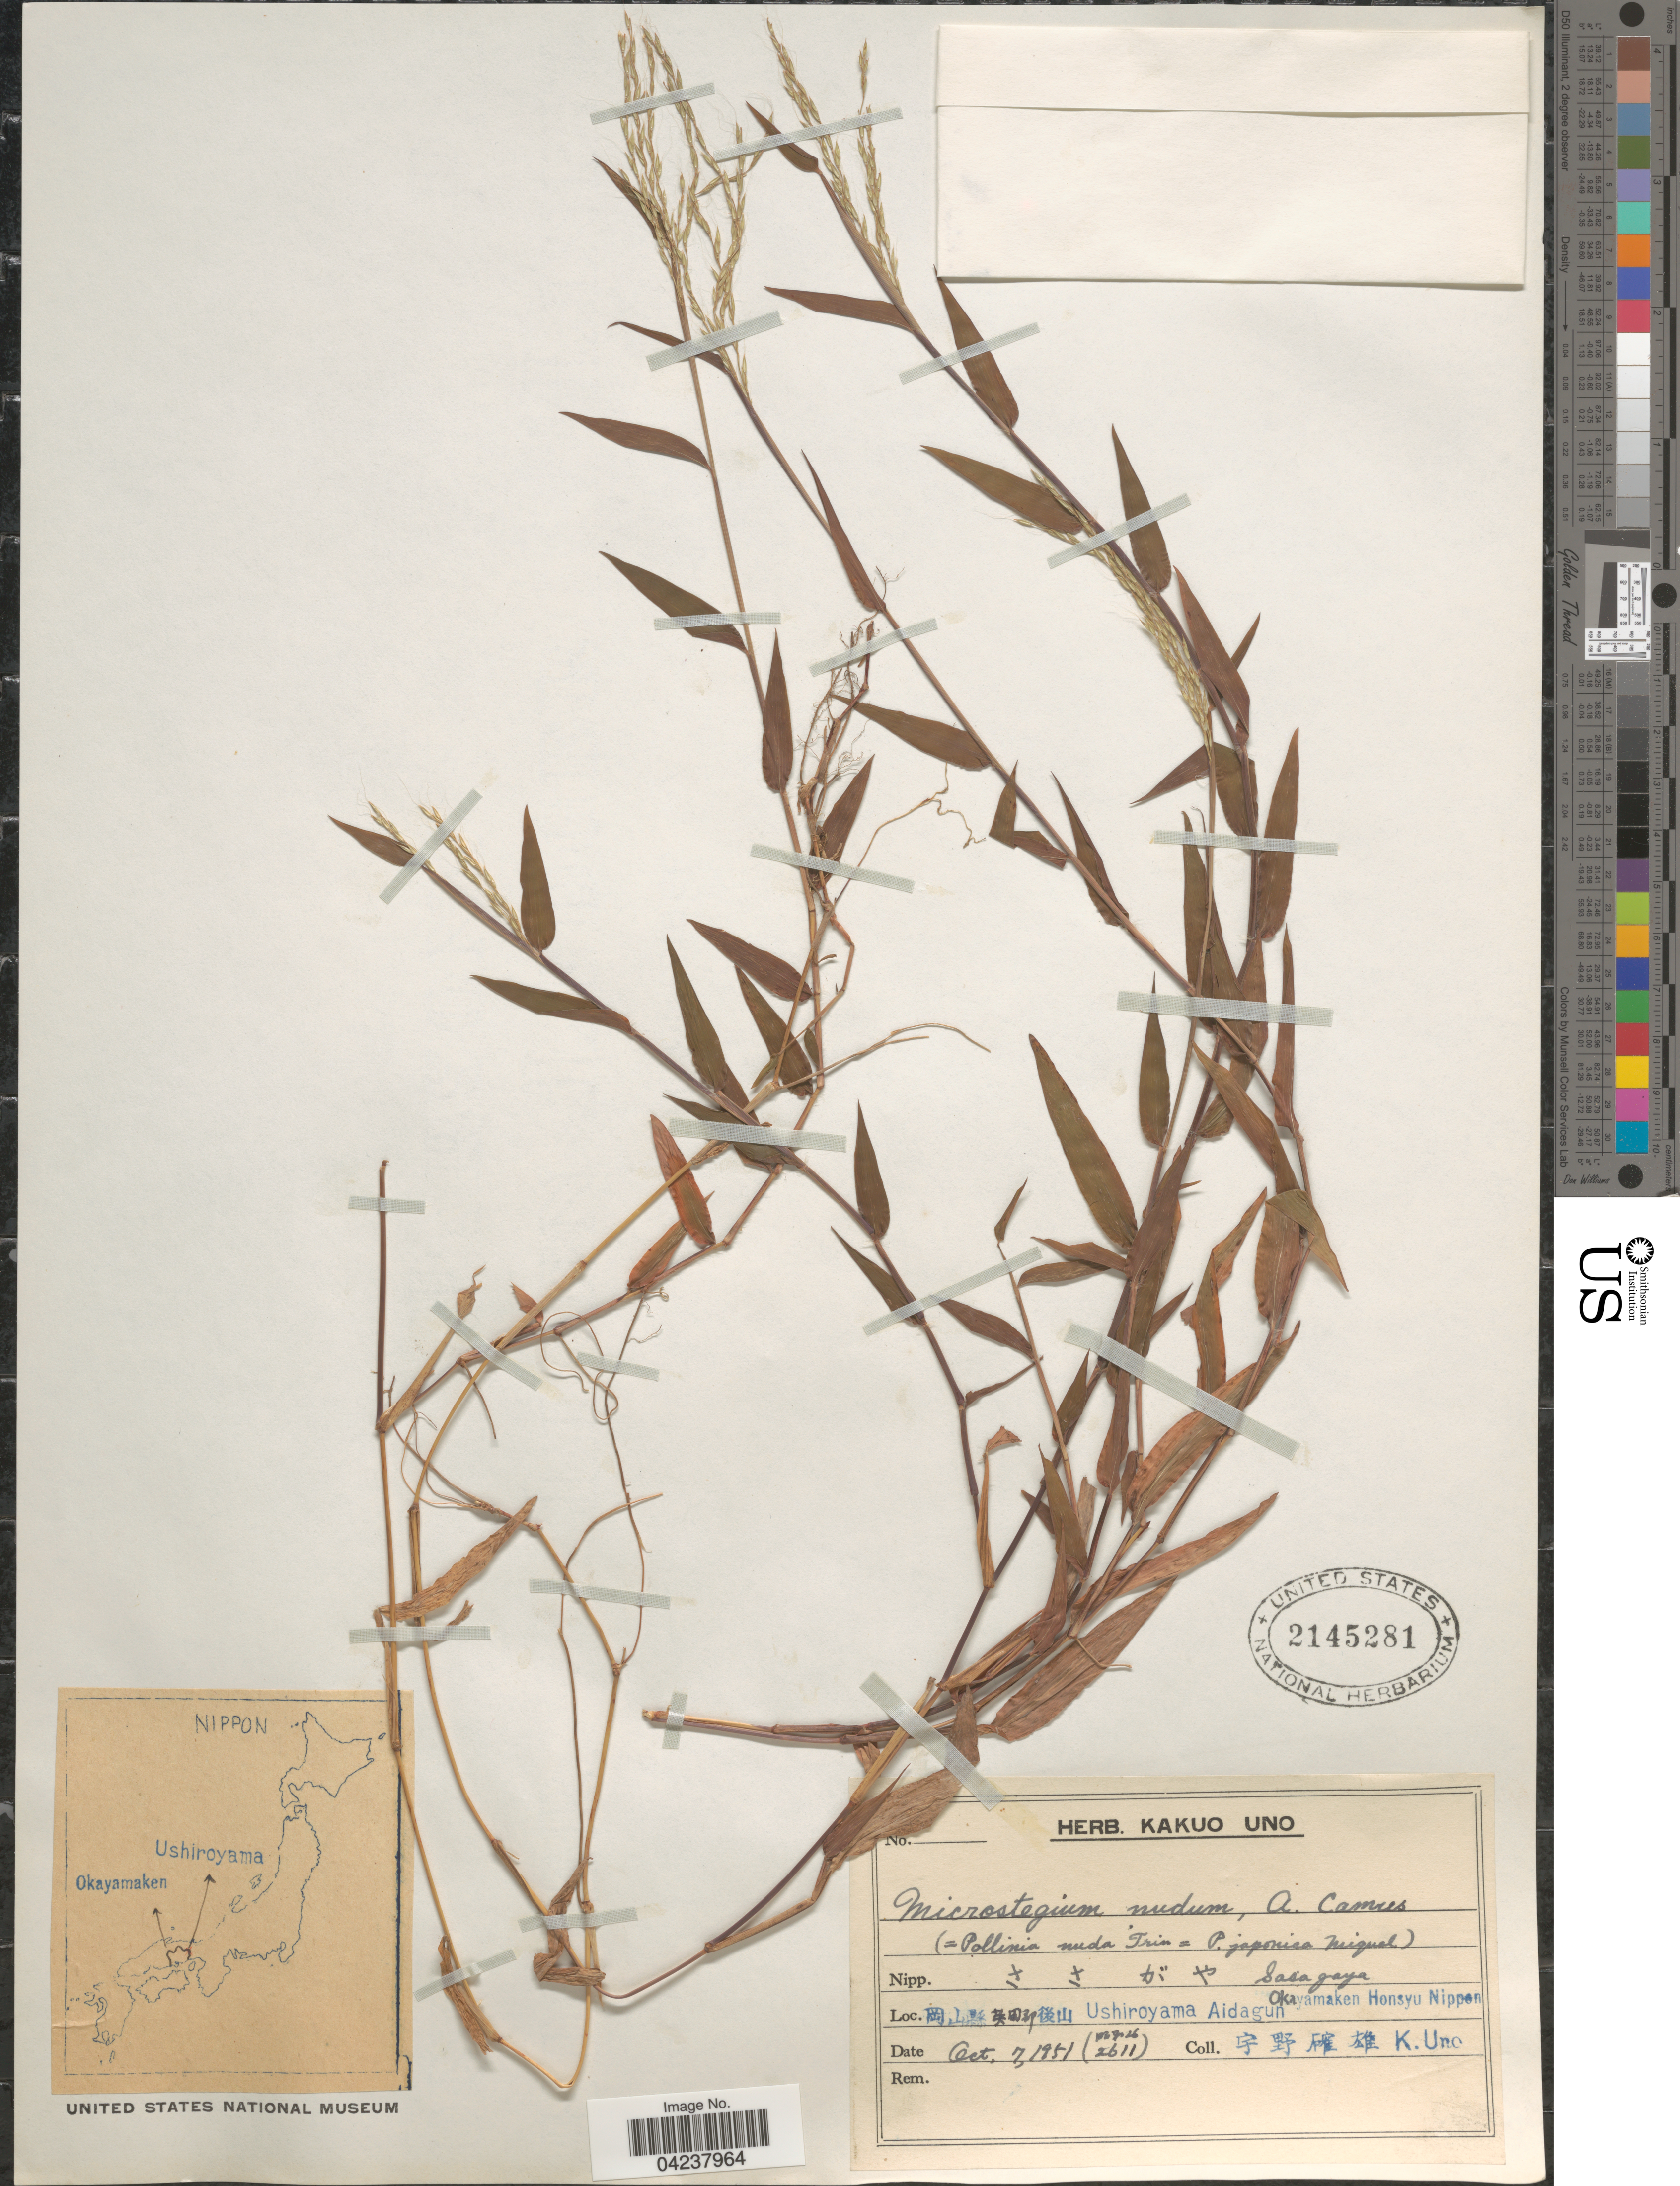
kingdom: Plantae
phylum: Tracheophyta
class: Liliopsida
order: Poales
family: Poaceae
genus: Microstegium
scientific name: Microstegium nudum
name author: (Trin.) A. Camus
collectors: K. Uno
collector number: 2611?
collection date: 1951-10-07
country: Japan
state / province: Okayama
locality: X Ushiroyama Aidagun. Okayamaken Honsyu Nippon.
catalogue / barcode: US 2145281